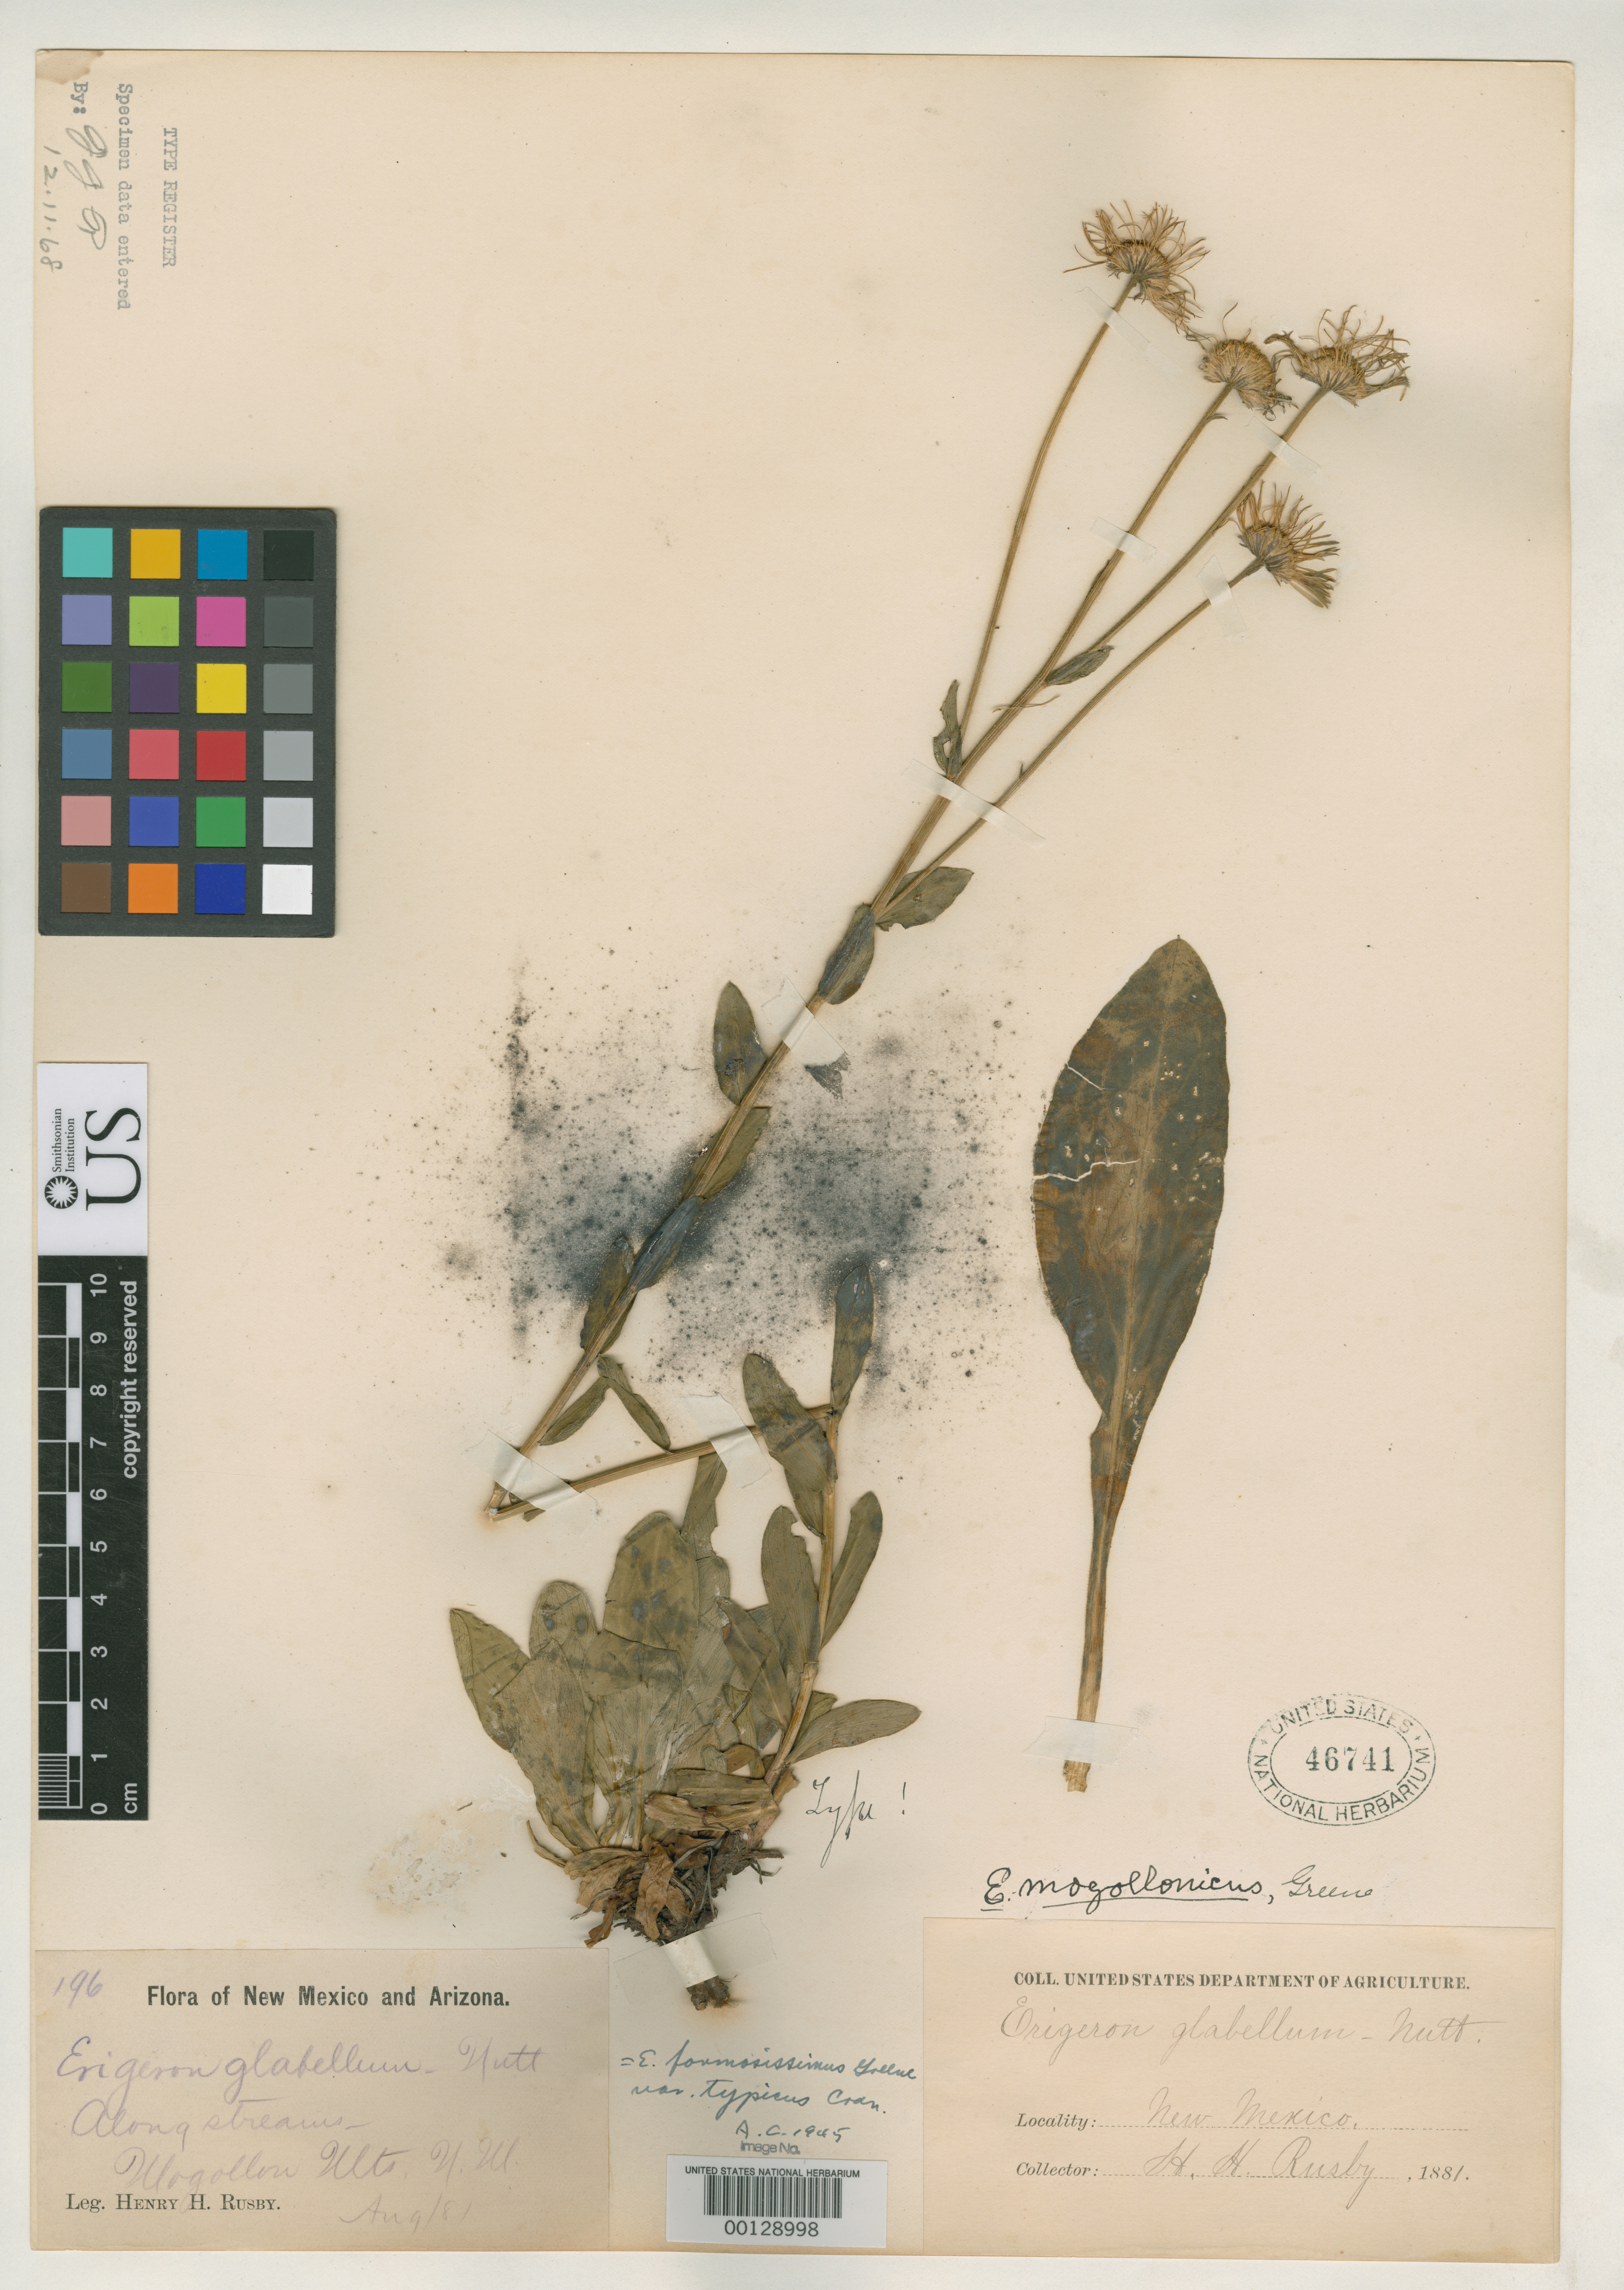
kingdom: Plantae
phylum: Tracheophyta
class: Magnoliopsida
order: Asterales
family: Asteraceae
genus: Erigeron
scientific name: Erigeron mogollonicus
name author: Greene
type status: Isotype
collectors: H. H. Rusby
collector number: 196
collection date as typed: Aug 1881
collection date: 1881-08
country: United States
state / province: New Mexico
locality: Mogollon Mts.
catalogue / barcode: US 46741